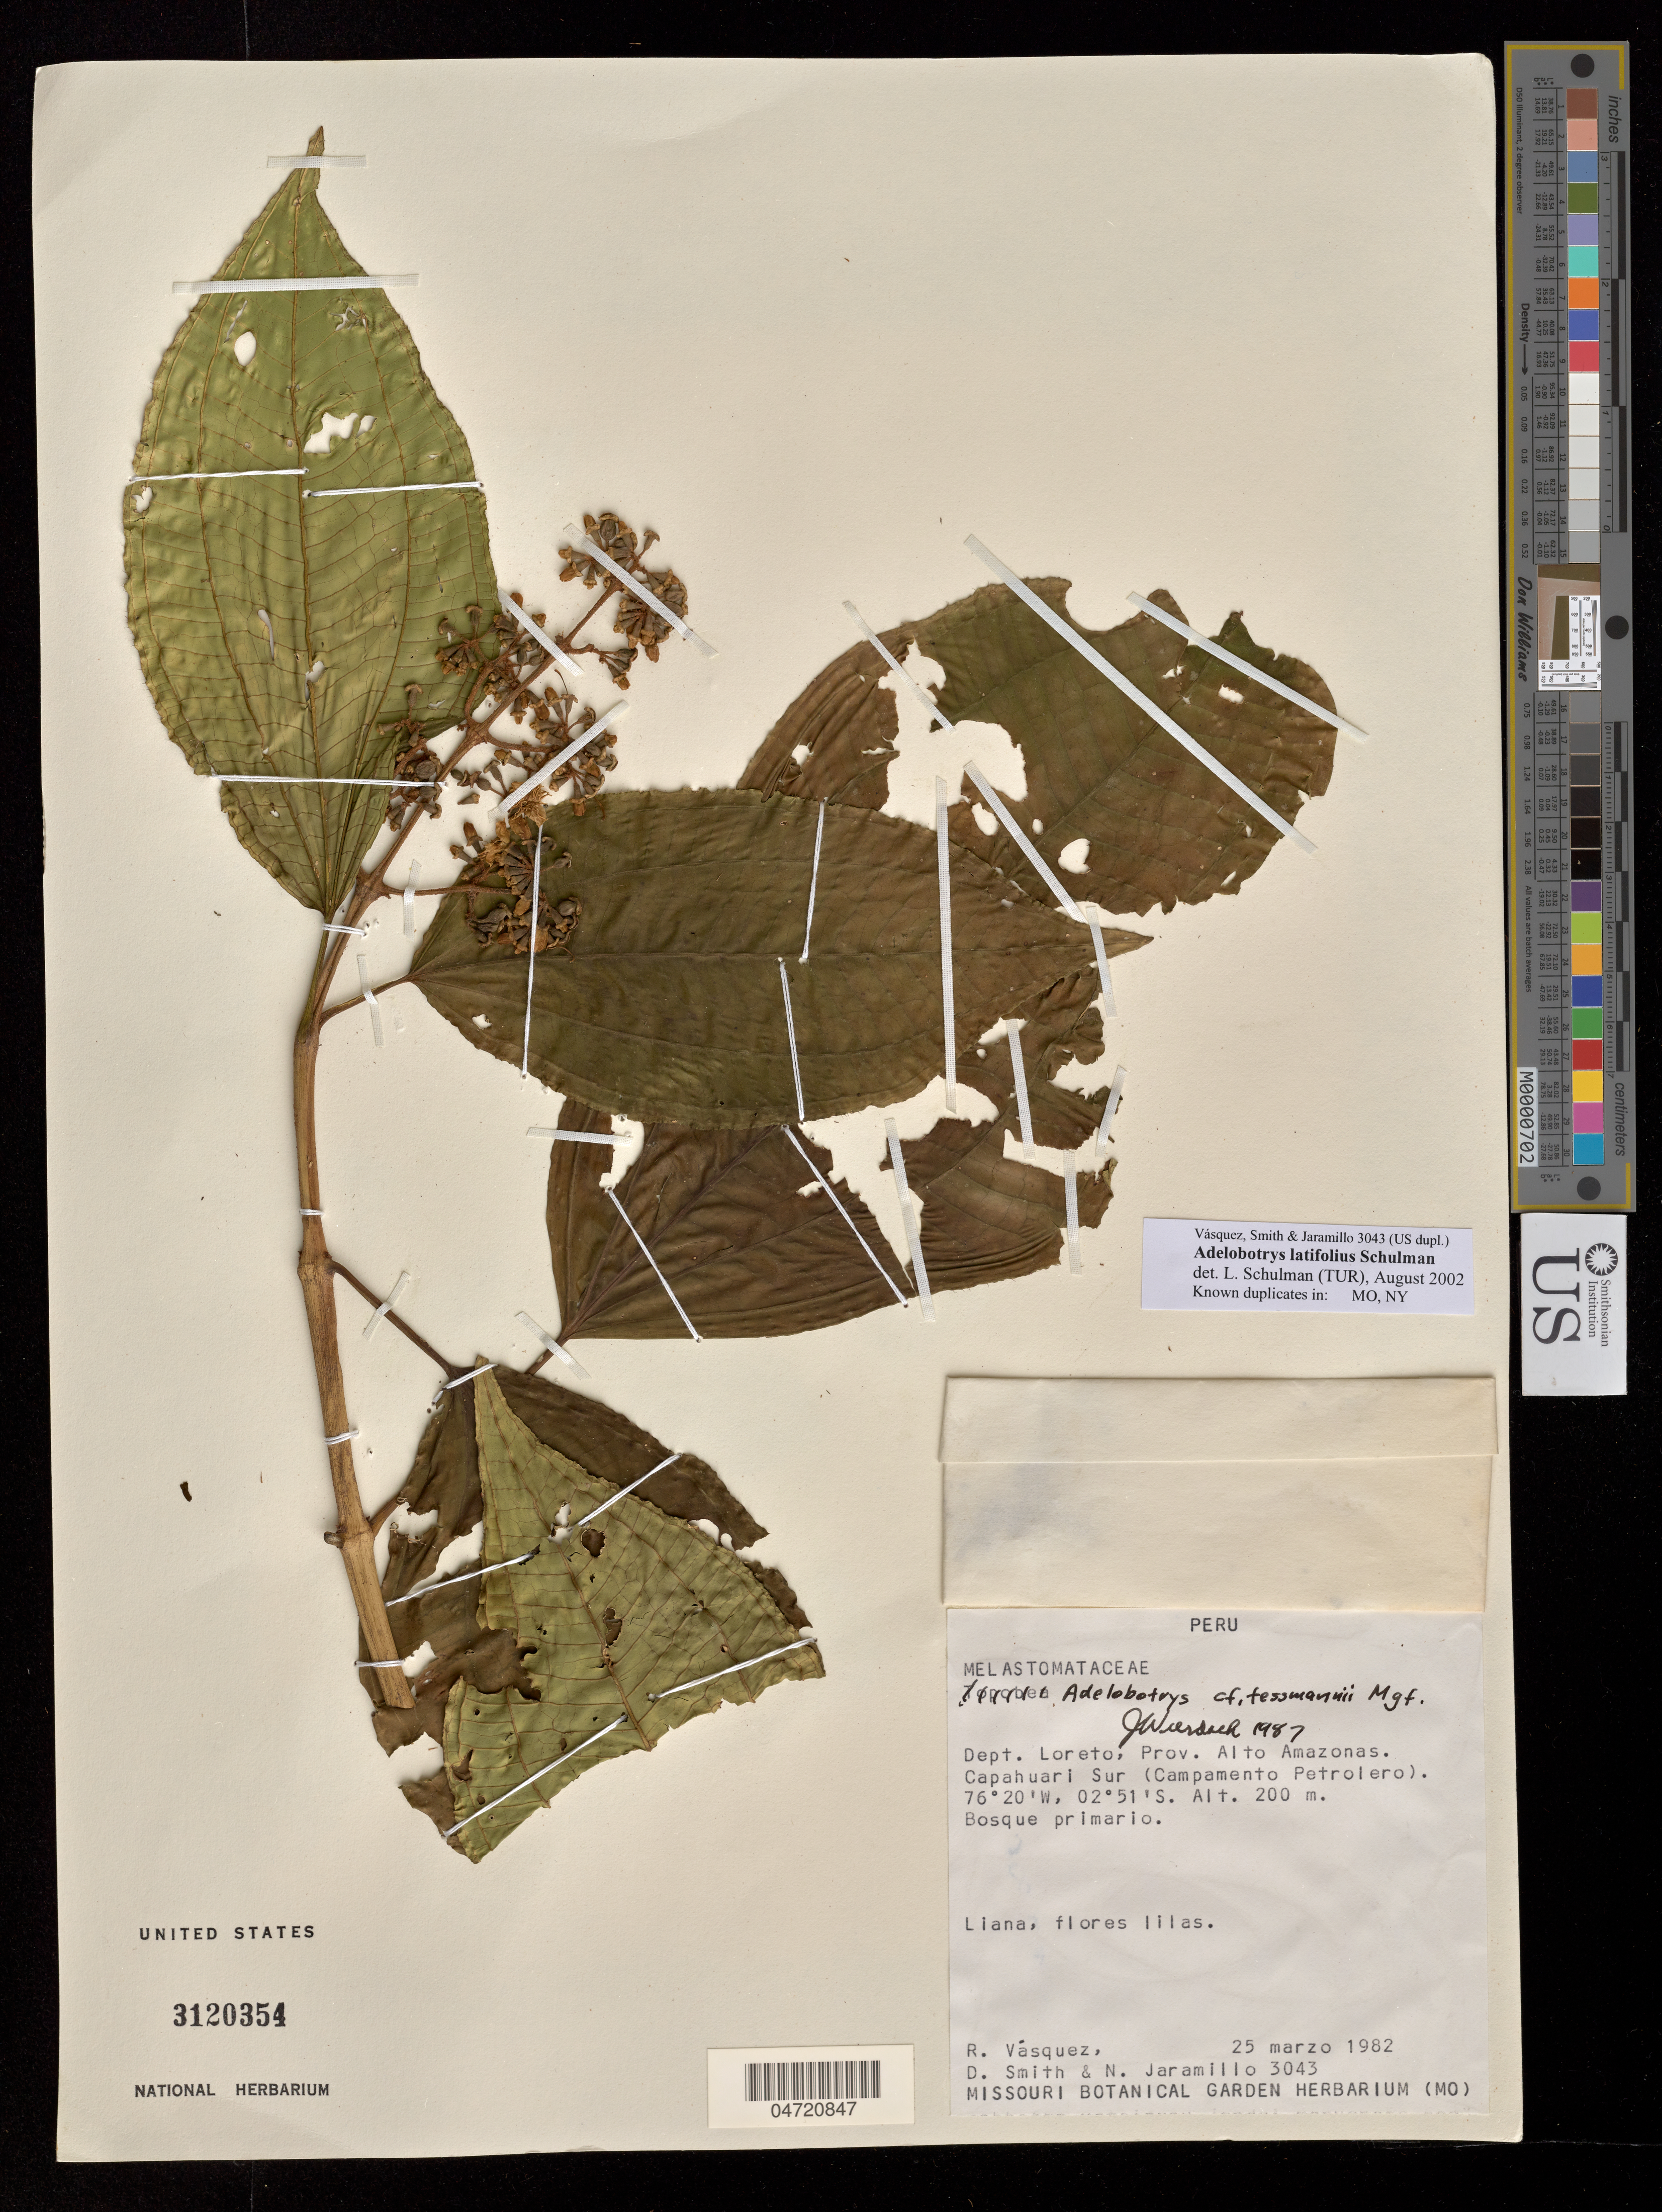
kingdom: Plantae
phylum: Tracheophyta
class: Magnoliopsida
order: Myrtales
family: Melastomataceae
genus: Adelobotrys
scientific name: Adelobotrys latifolius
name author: Schulman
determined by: Schulman, Leif, (TUR), University of Turku (FINLAND)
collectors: R. Vasquez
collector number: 3043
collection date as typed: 25 Mar 1982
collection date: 1982-03-25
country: Peru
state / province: Loreto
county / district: Alto Amazonas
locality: Capahuari sur (Campamento Petrolero)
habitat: Bosque primario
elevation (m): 200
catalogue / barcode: US 3120354